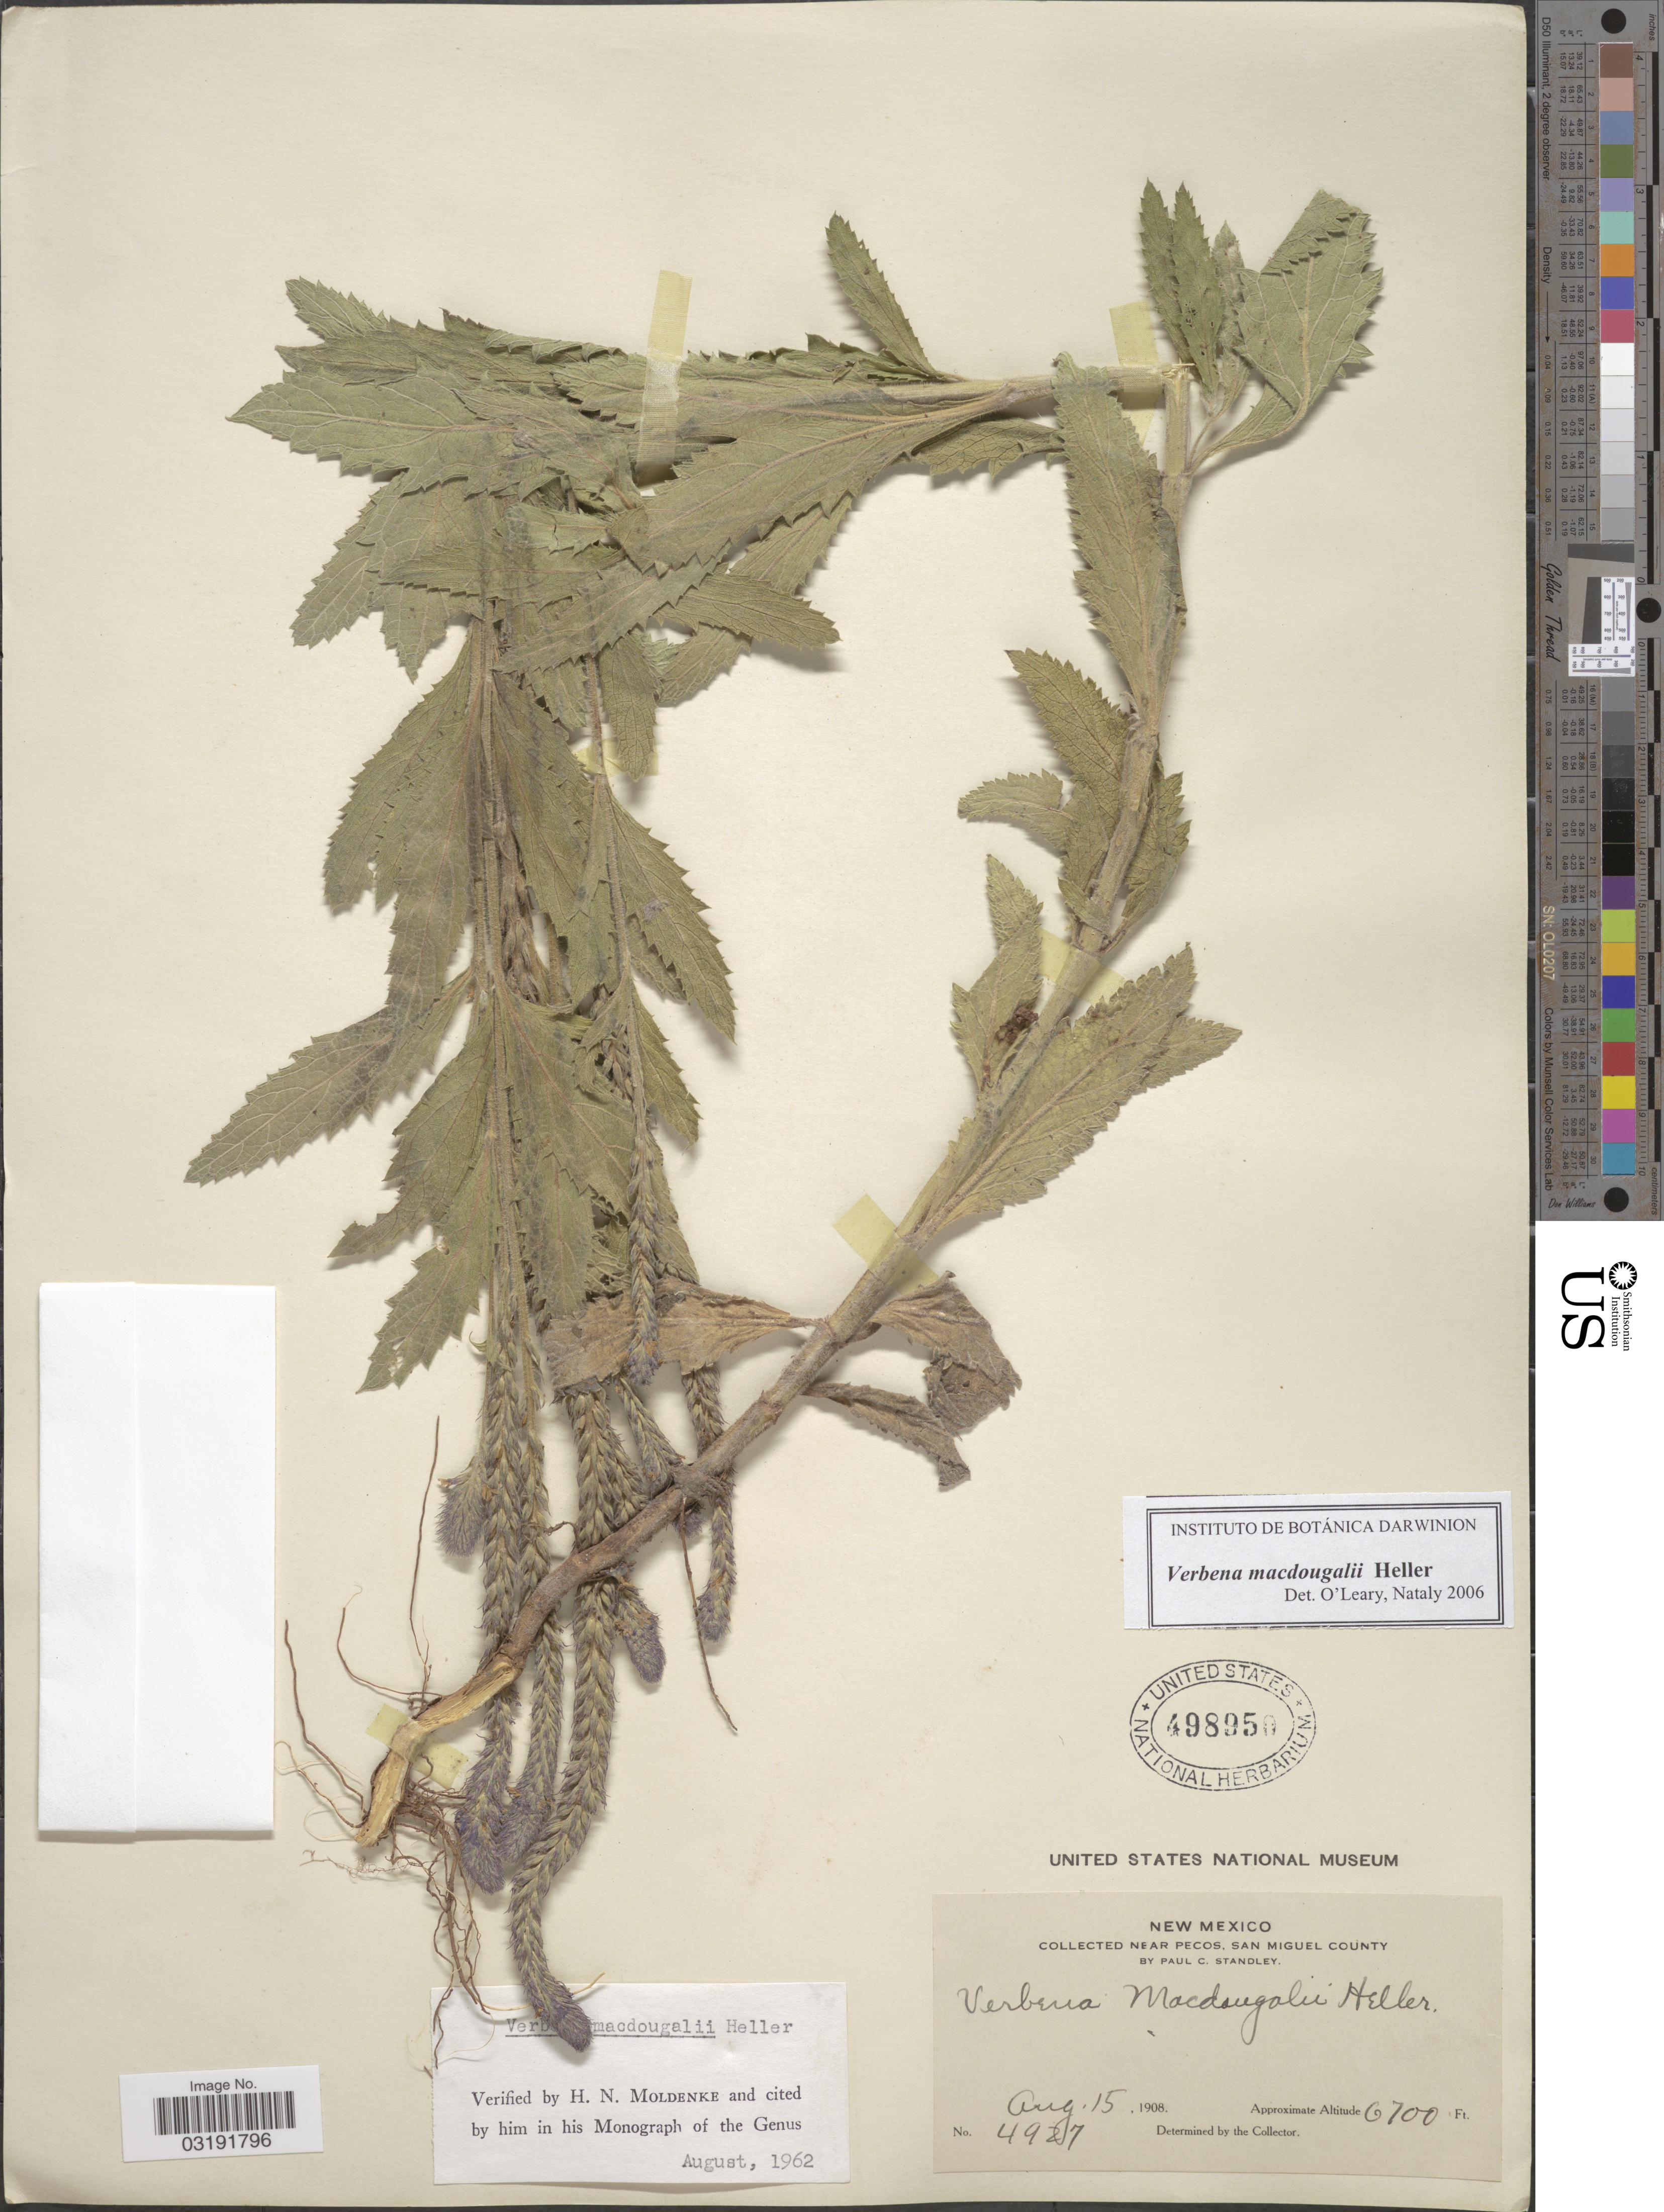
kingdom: Plantae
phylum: Tracheophyta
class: Magnoliopsida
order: Lamiales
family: Verbenaceae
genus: Verbena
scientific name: Verbena macdougalii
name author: A. Heller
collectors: P. C. Standley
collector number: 4927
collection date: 1908-08-15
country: United States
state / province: New Mexico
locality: Near Pecos, San Miguel County.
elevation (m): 2042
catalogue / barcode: US 498950